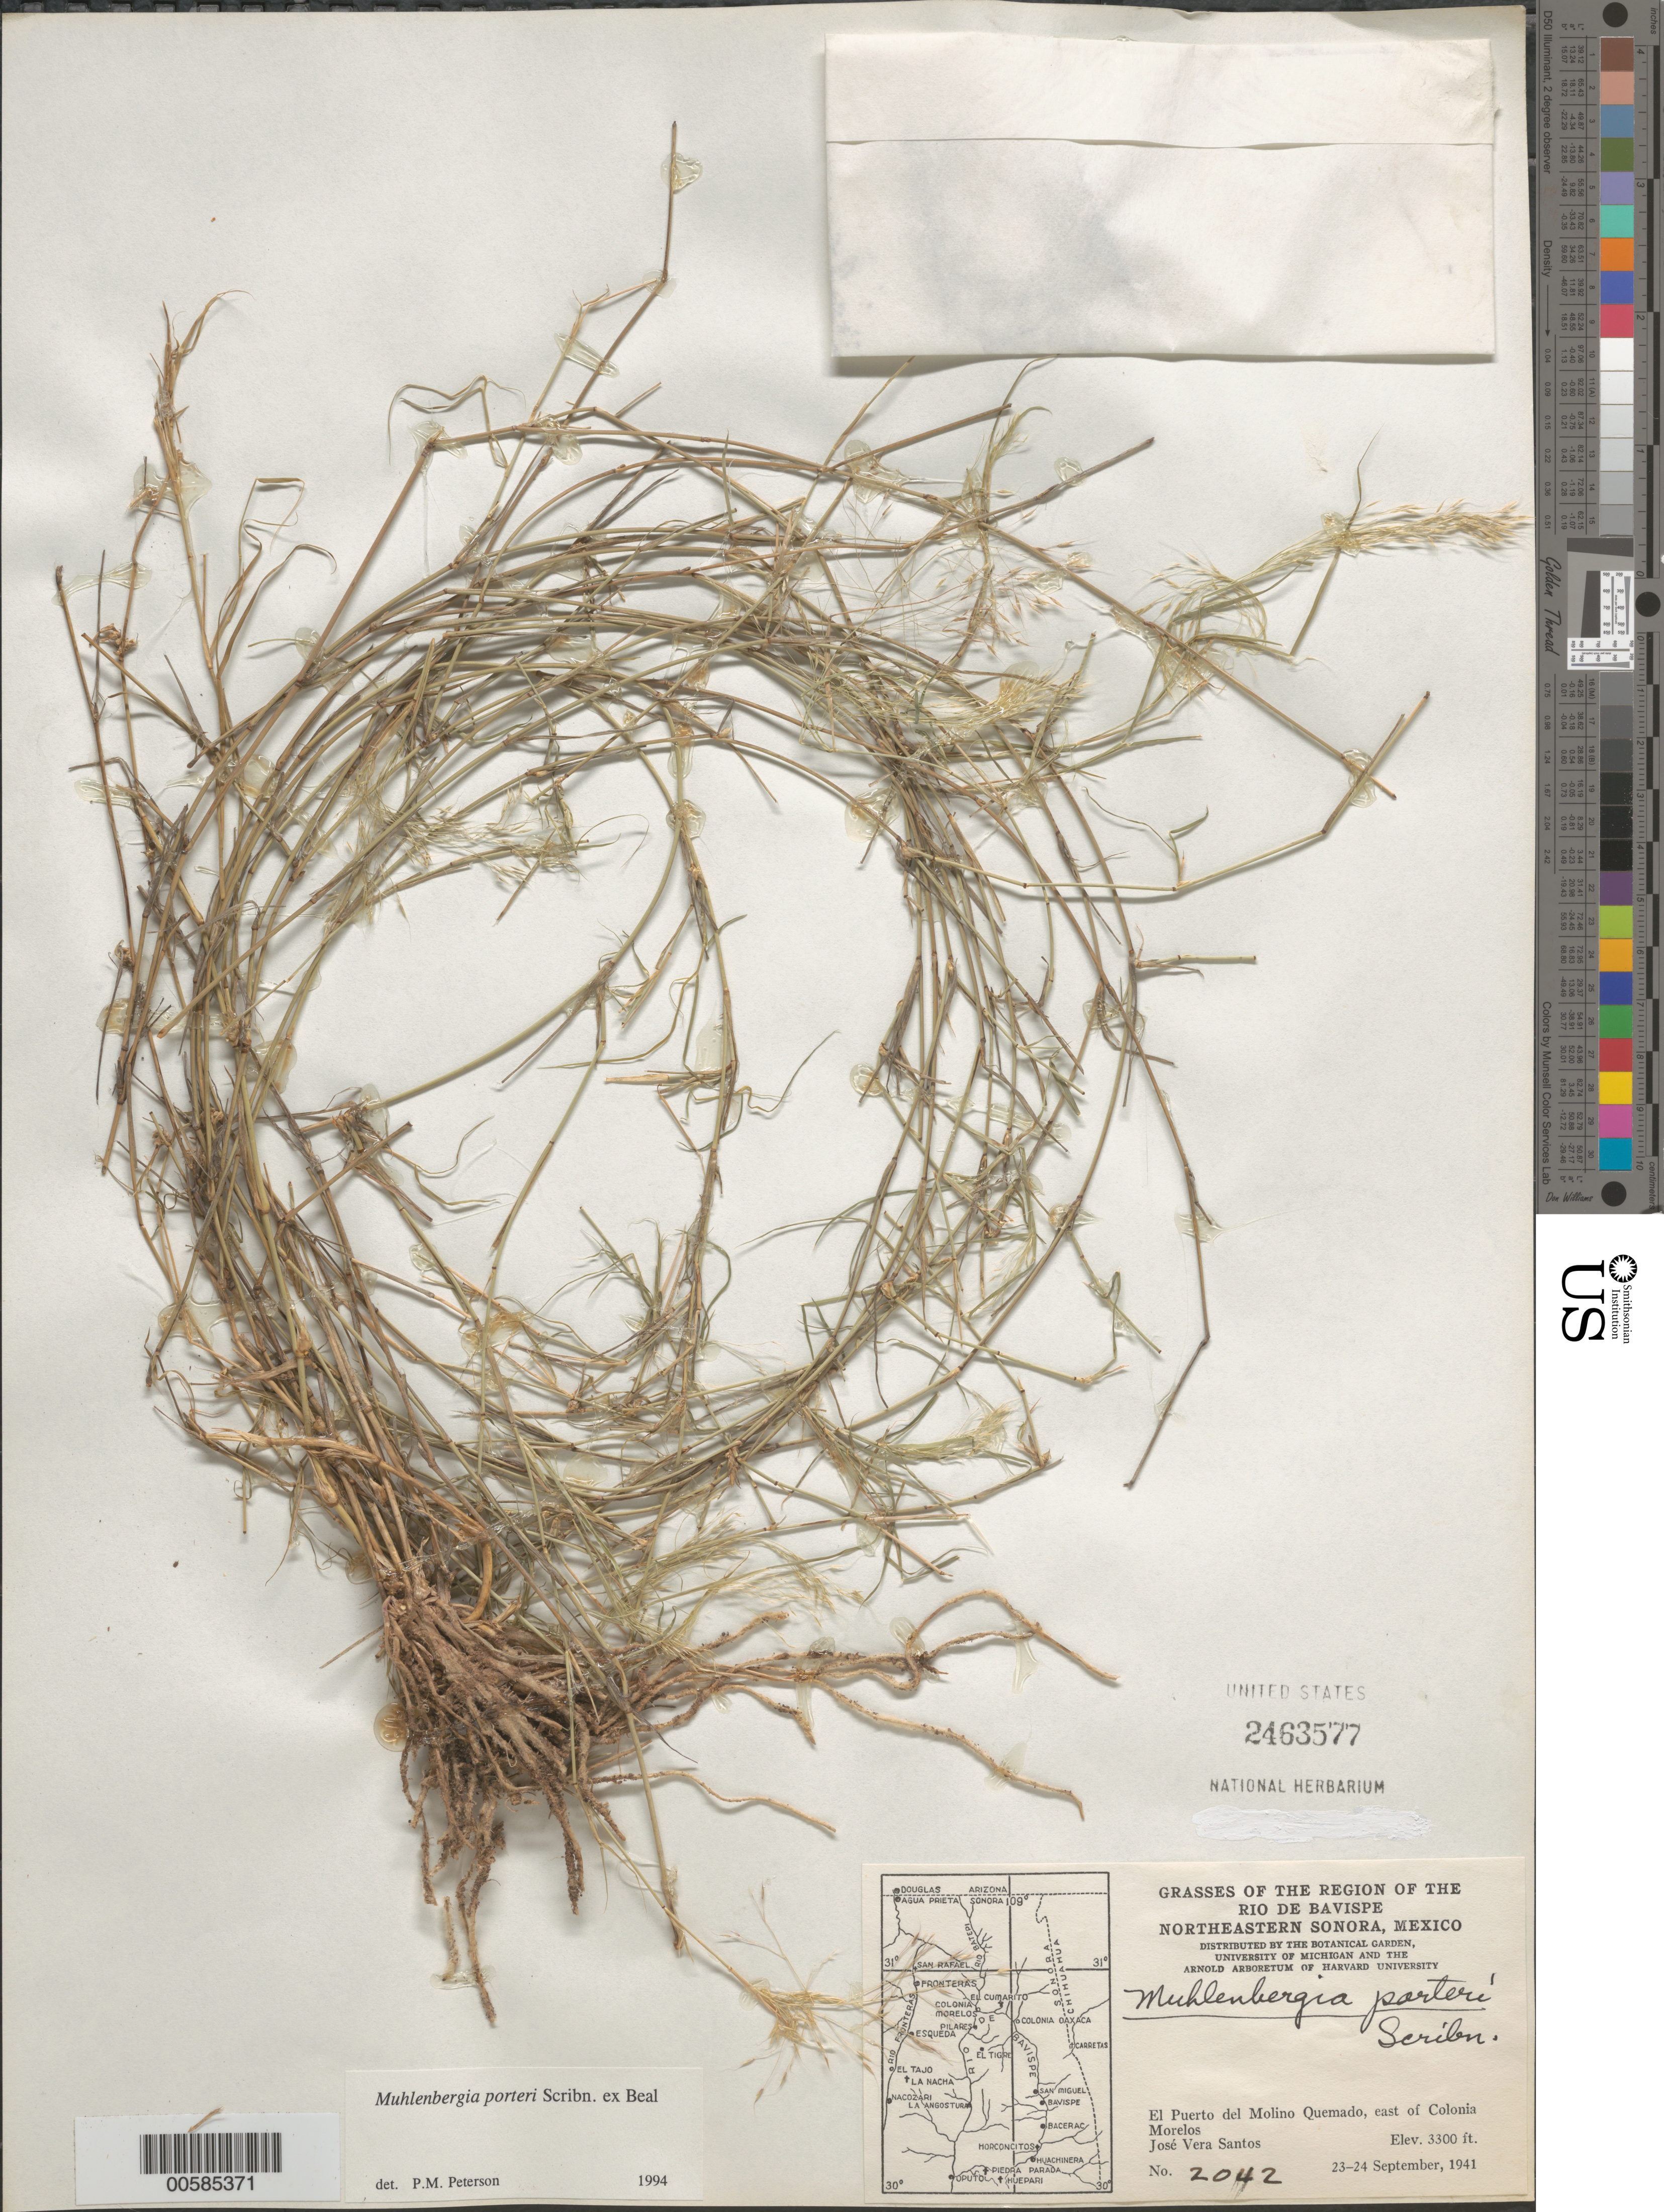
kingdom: Plantae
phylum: Tracheophyta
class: Liliopsida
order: Poales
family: Poaceae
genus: Muhlenbergia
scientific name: Muhlenbergia porteri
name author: Scribn. in W.J. Beal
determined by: Peterson, Paul M., (BOT), Smithsonian Institution - National Museum of Natural History (UNITED STATES)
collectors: J. V. Santos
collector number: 2042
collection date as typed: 23 Sep 1941 to 24 Sep 1941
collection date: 1941-09-23/1941-09-24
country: Mexico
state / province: Sonora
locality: Rio De Bavispe Northeastern Sonora, El Puerto del Molino Quemado, E of Colonia Morelos.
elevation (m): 1006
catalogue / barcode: US 2463577